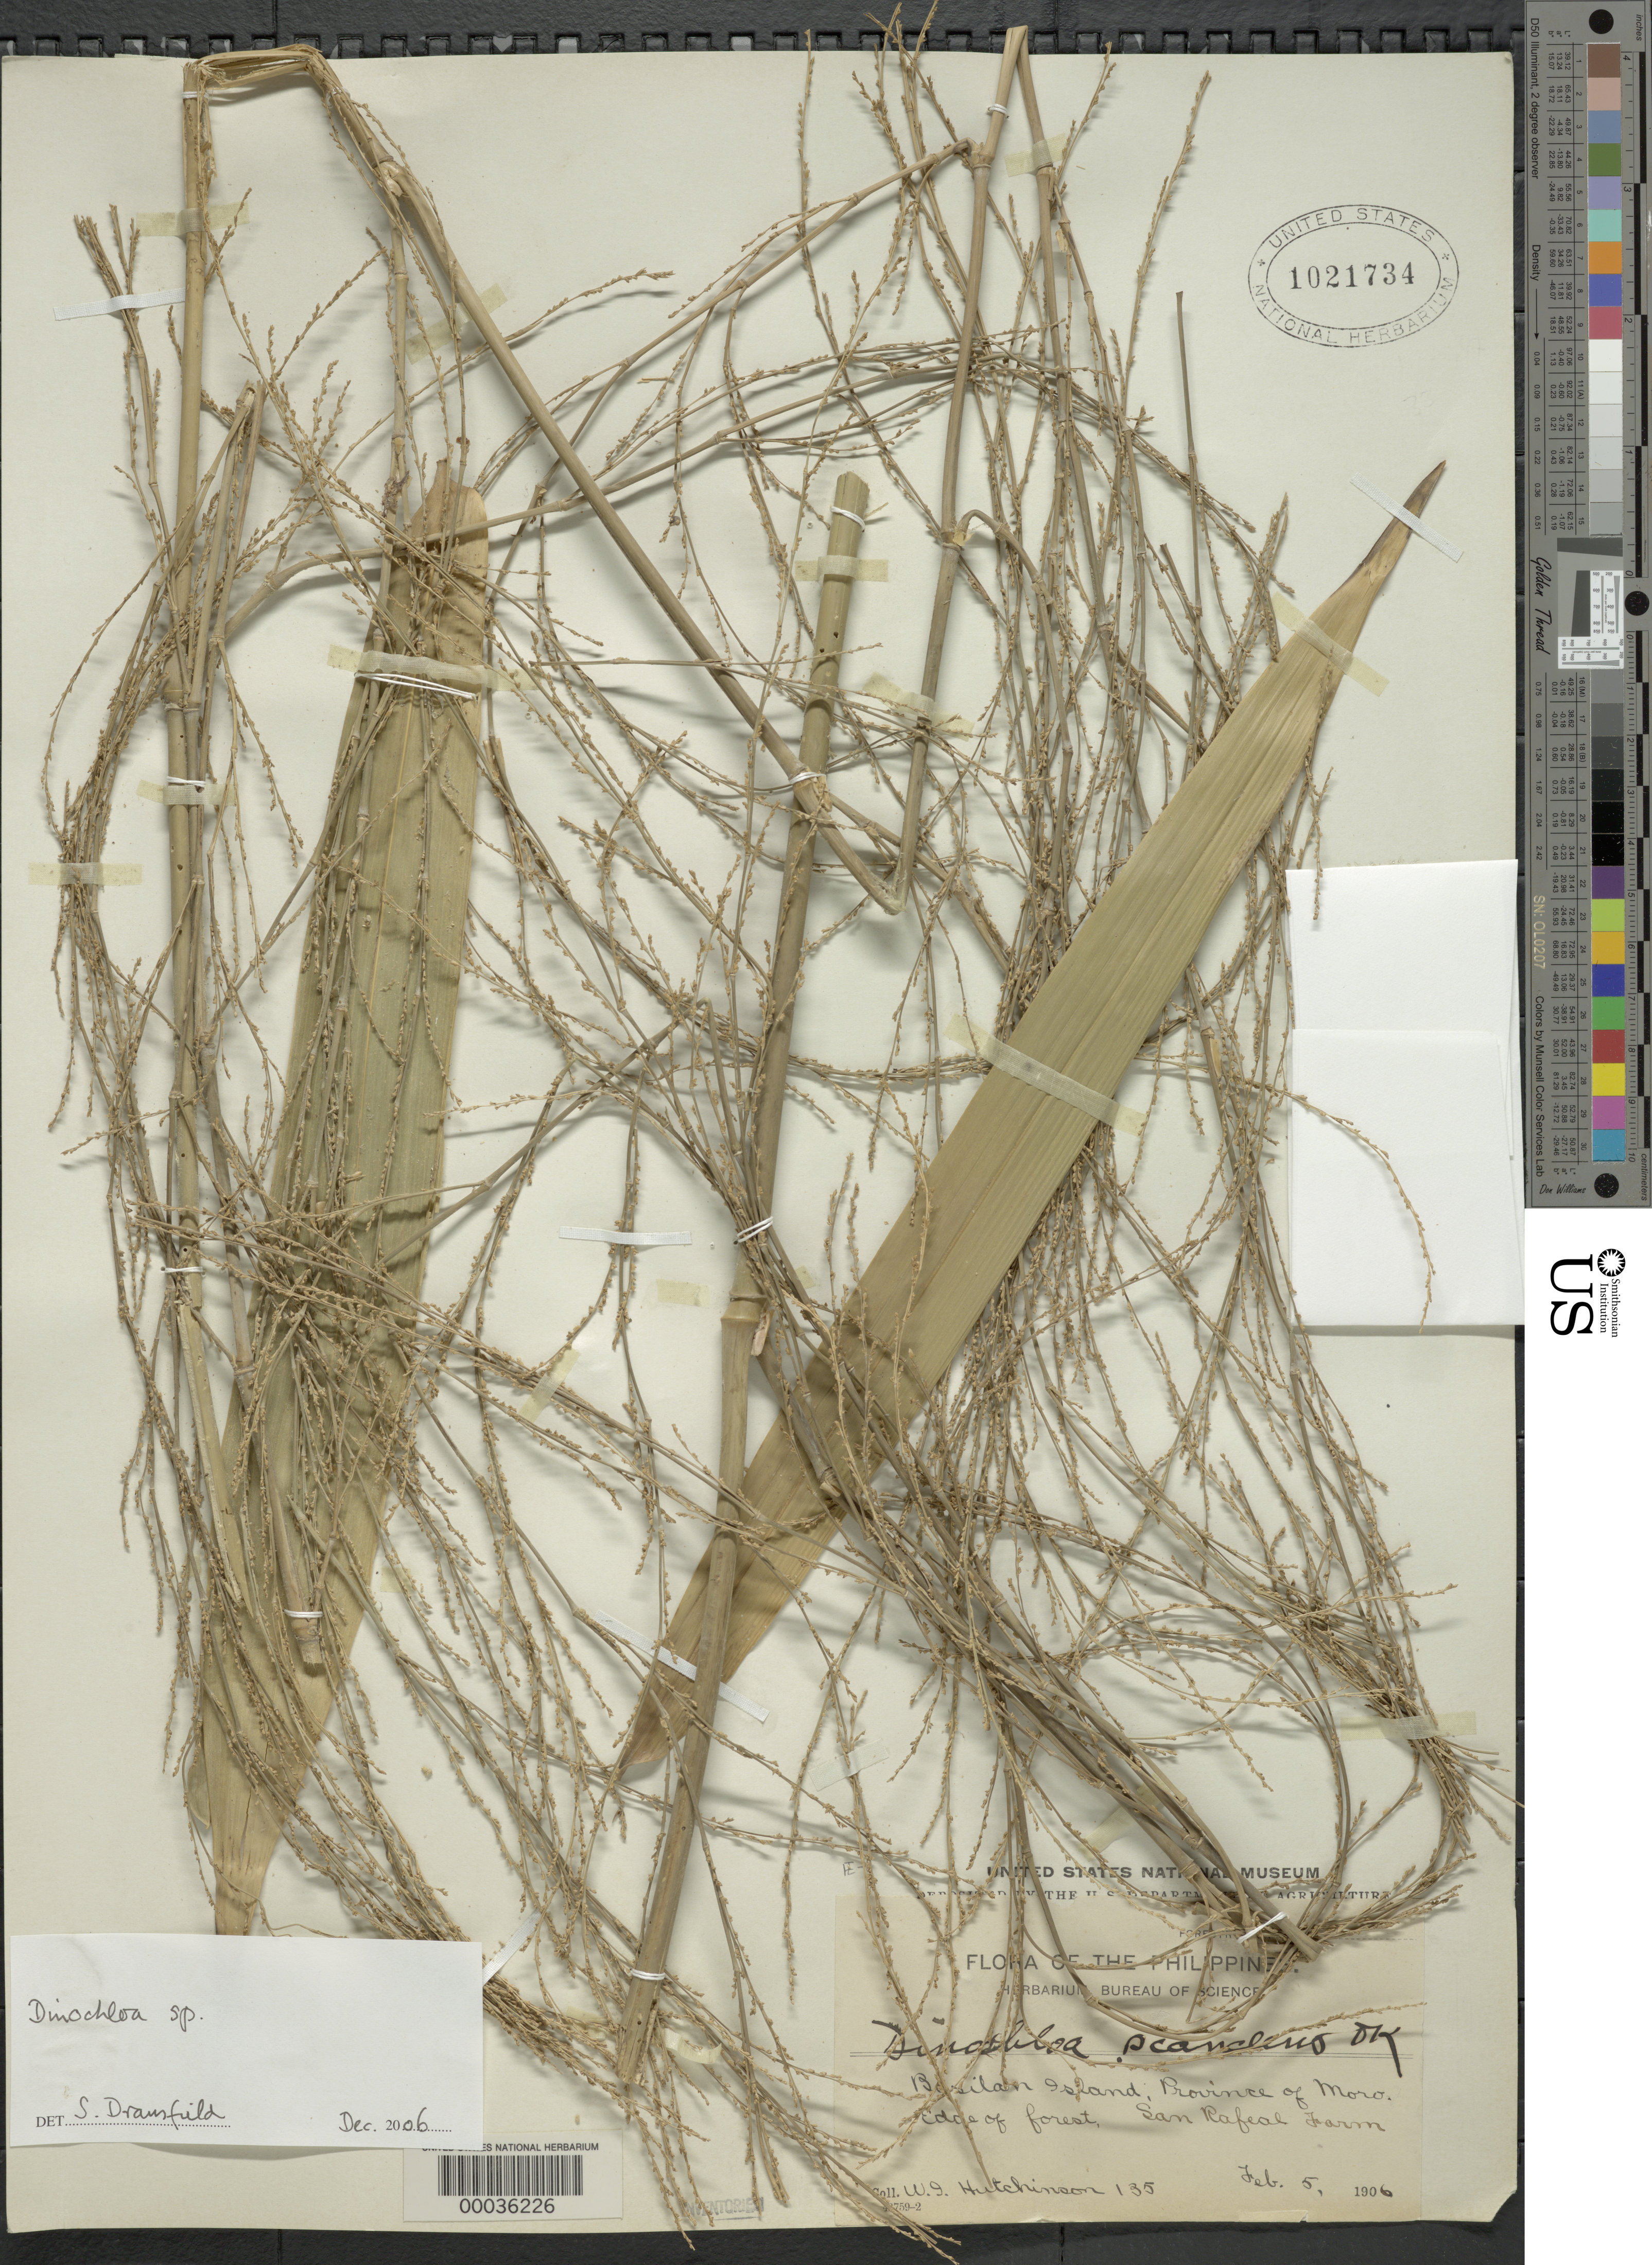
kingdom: Plantae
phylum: Tracheophyta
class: Liliopsida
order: Poales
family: Poaceae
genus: Dinochloa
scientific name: Dinochloa sp.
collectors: W. I. Hutchinson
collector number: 135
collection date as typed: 05 Feb 1906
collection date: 1906-02-05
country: Philippines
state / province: Muslim Mindanao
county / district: Basilan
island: Basilan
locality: Province of Moro, San Rafeal Farm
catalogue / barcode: US 1021734